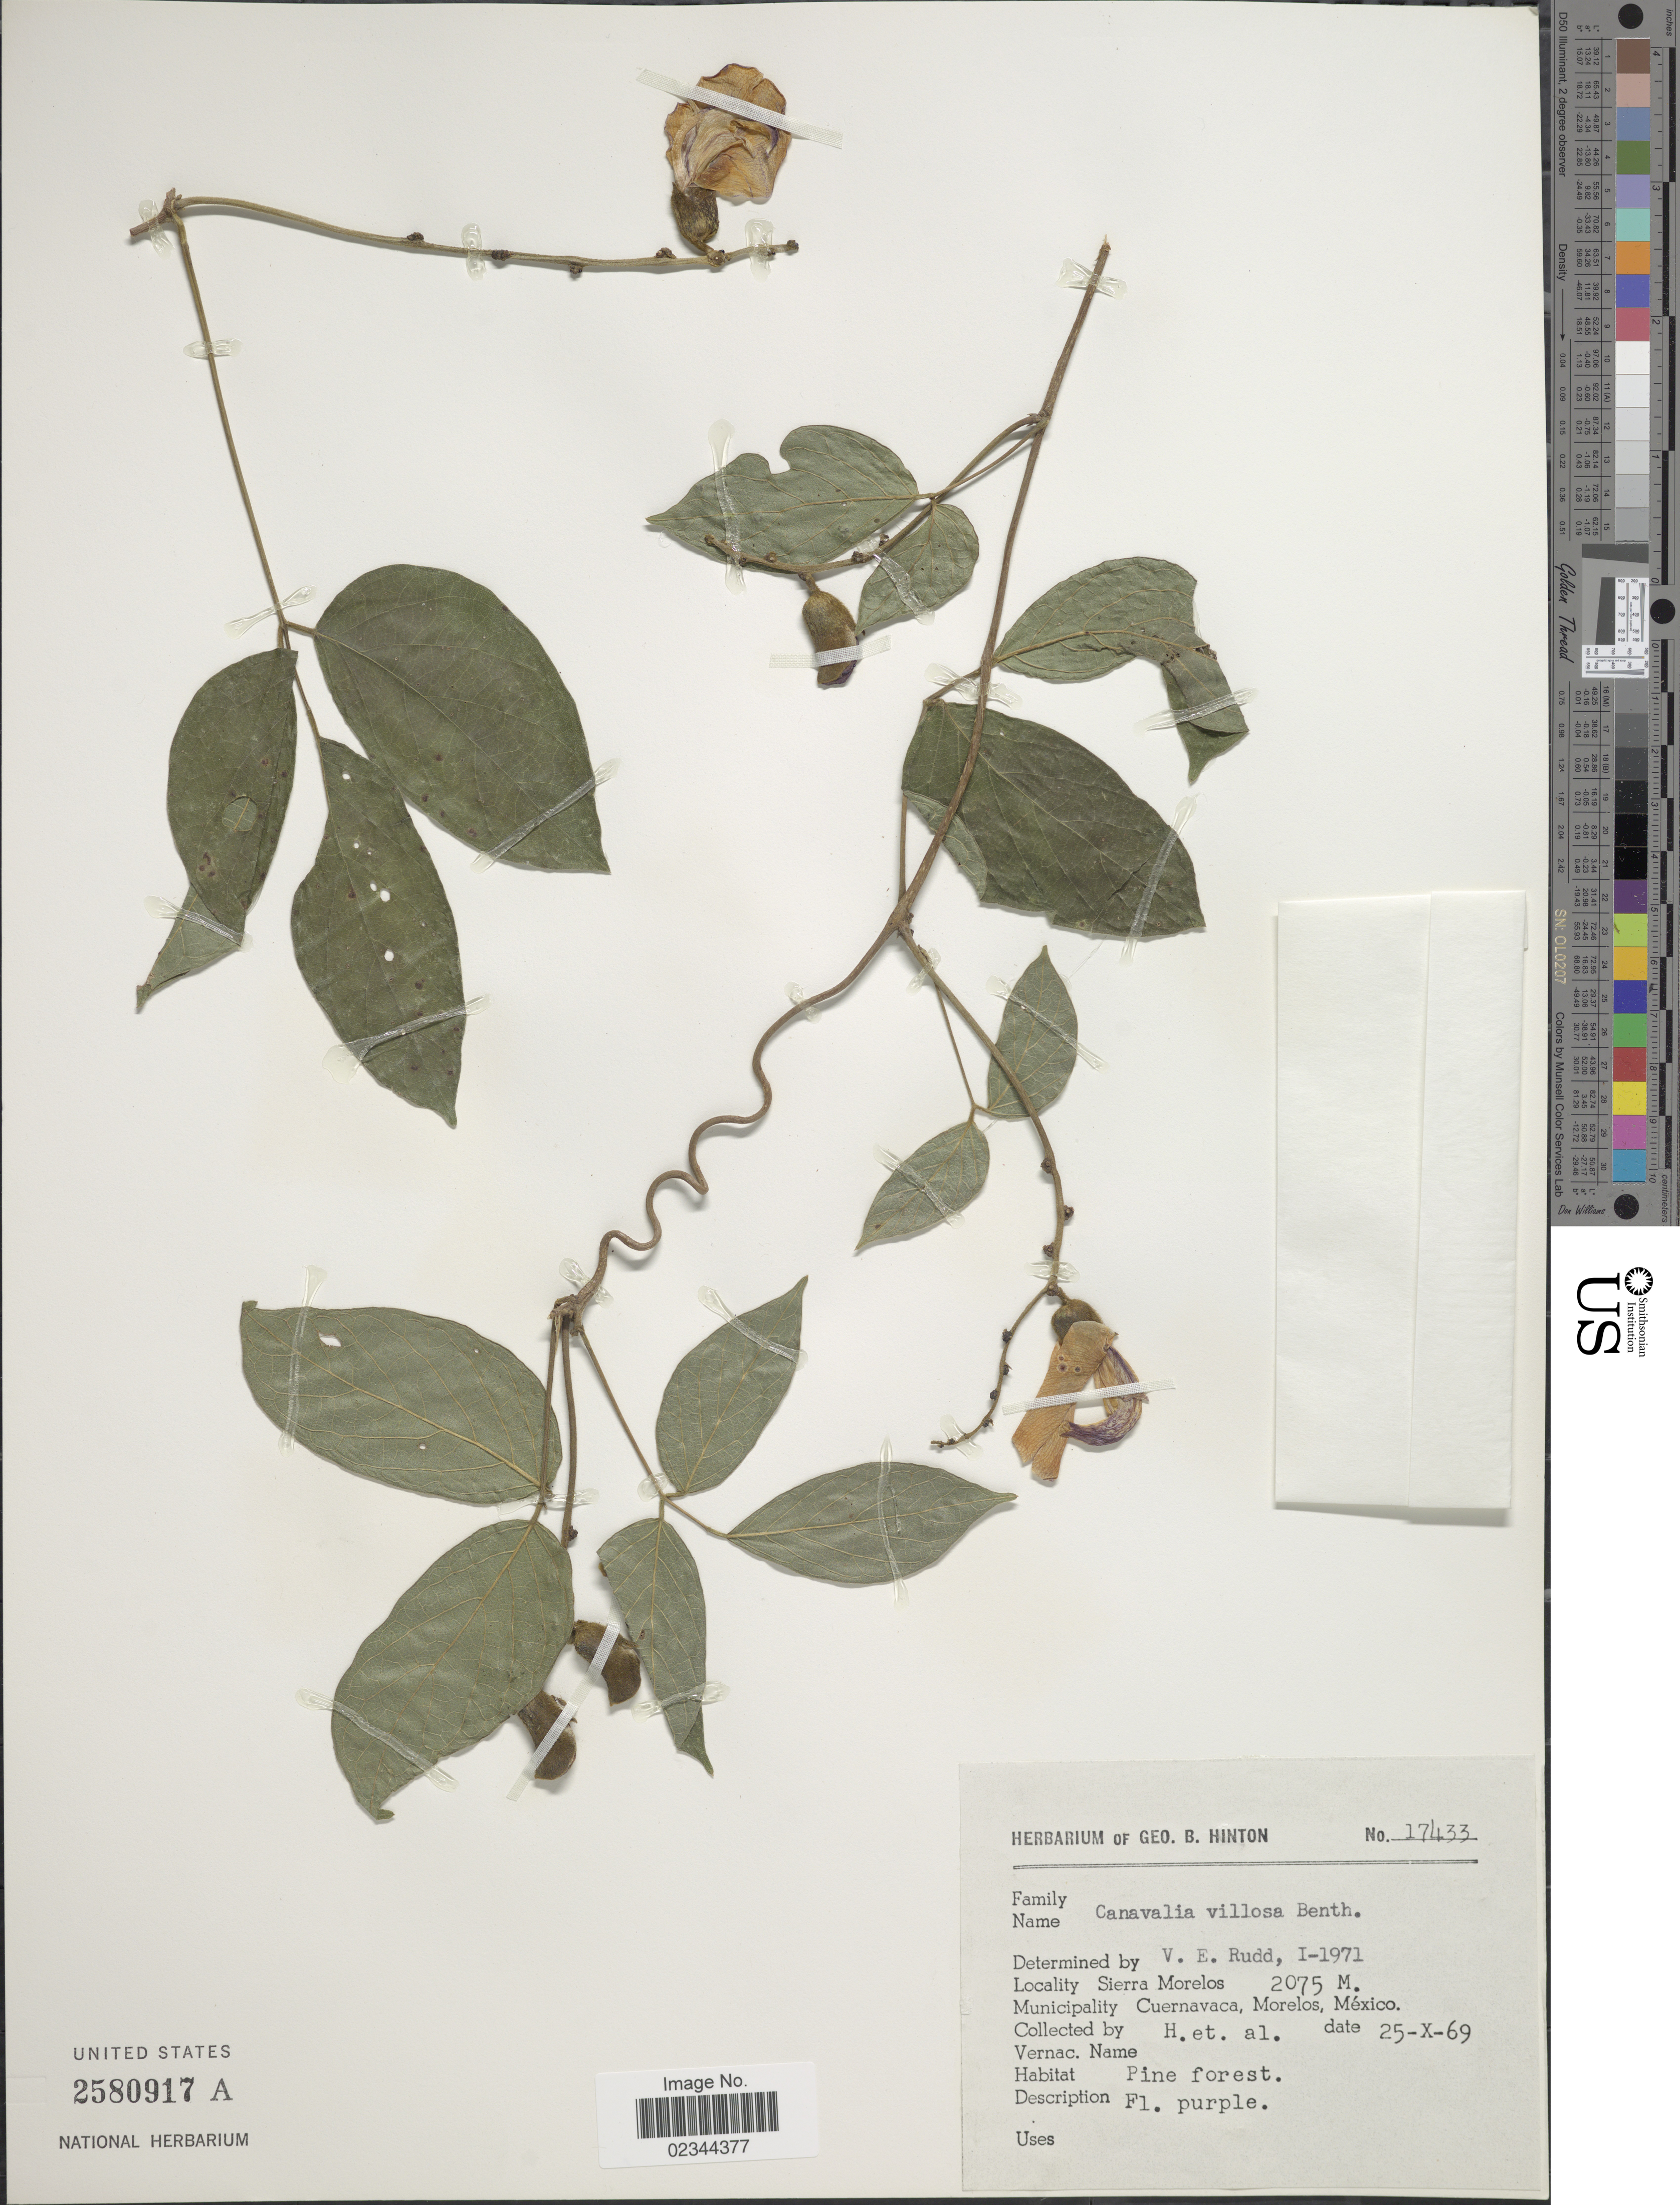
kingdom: Plantae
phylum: Tracheophyta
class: Magnoliopsida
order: Fabales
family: Fabaceae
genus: Canavalia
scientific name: Canavalia villosa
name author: Benth.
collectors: G. B. Hinton & et al.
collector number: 17433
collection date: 1969-10-25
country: Mexico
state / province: Morelos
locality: Sierra Morelos, Municipality Cuernavaca.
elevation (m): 2075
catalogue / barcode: US 2580917A